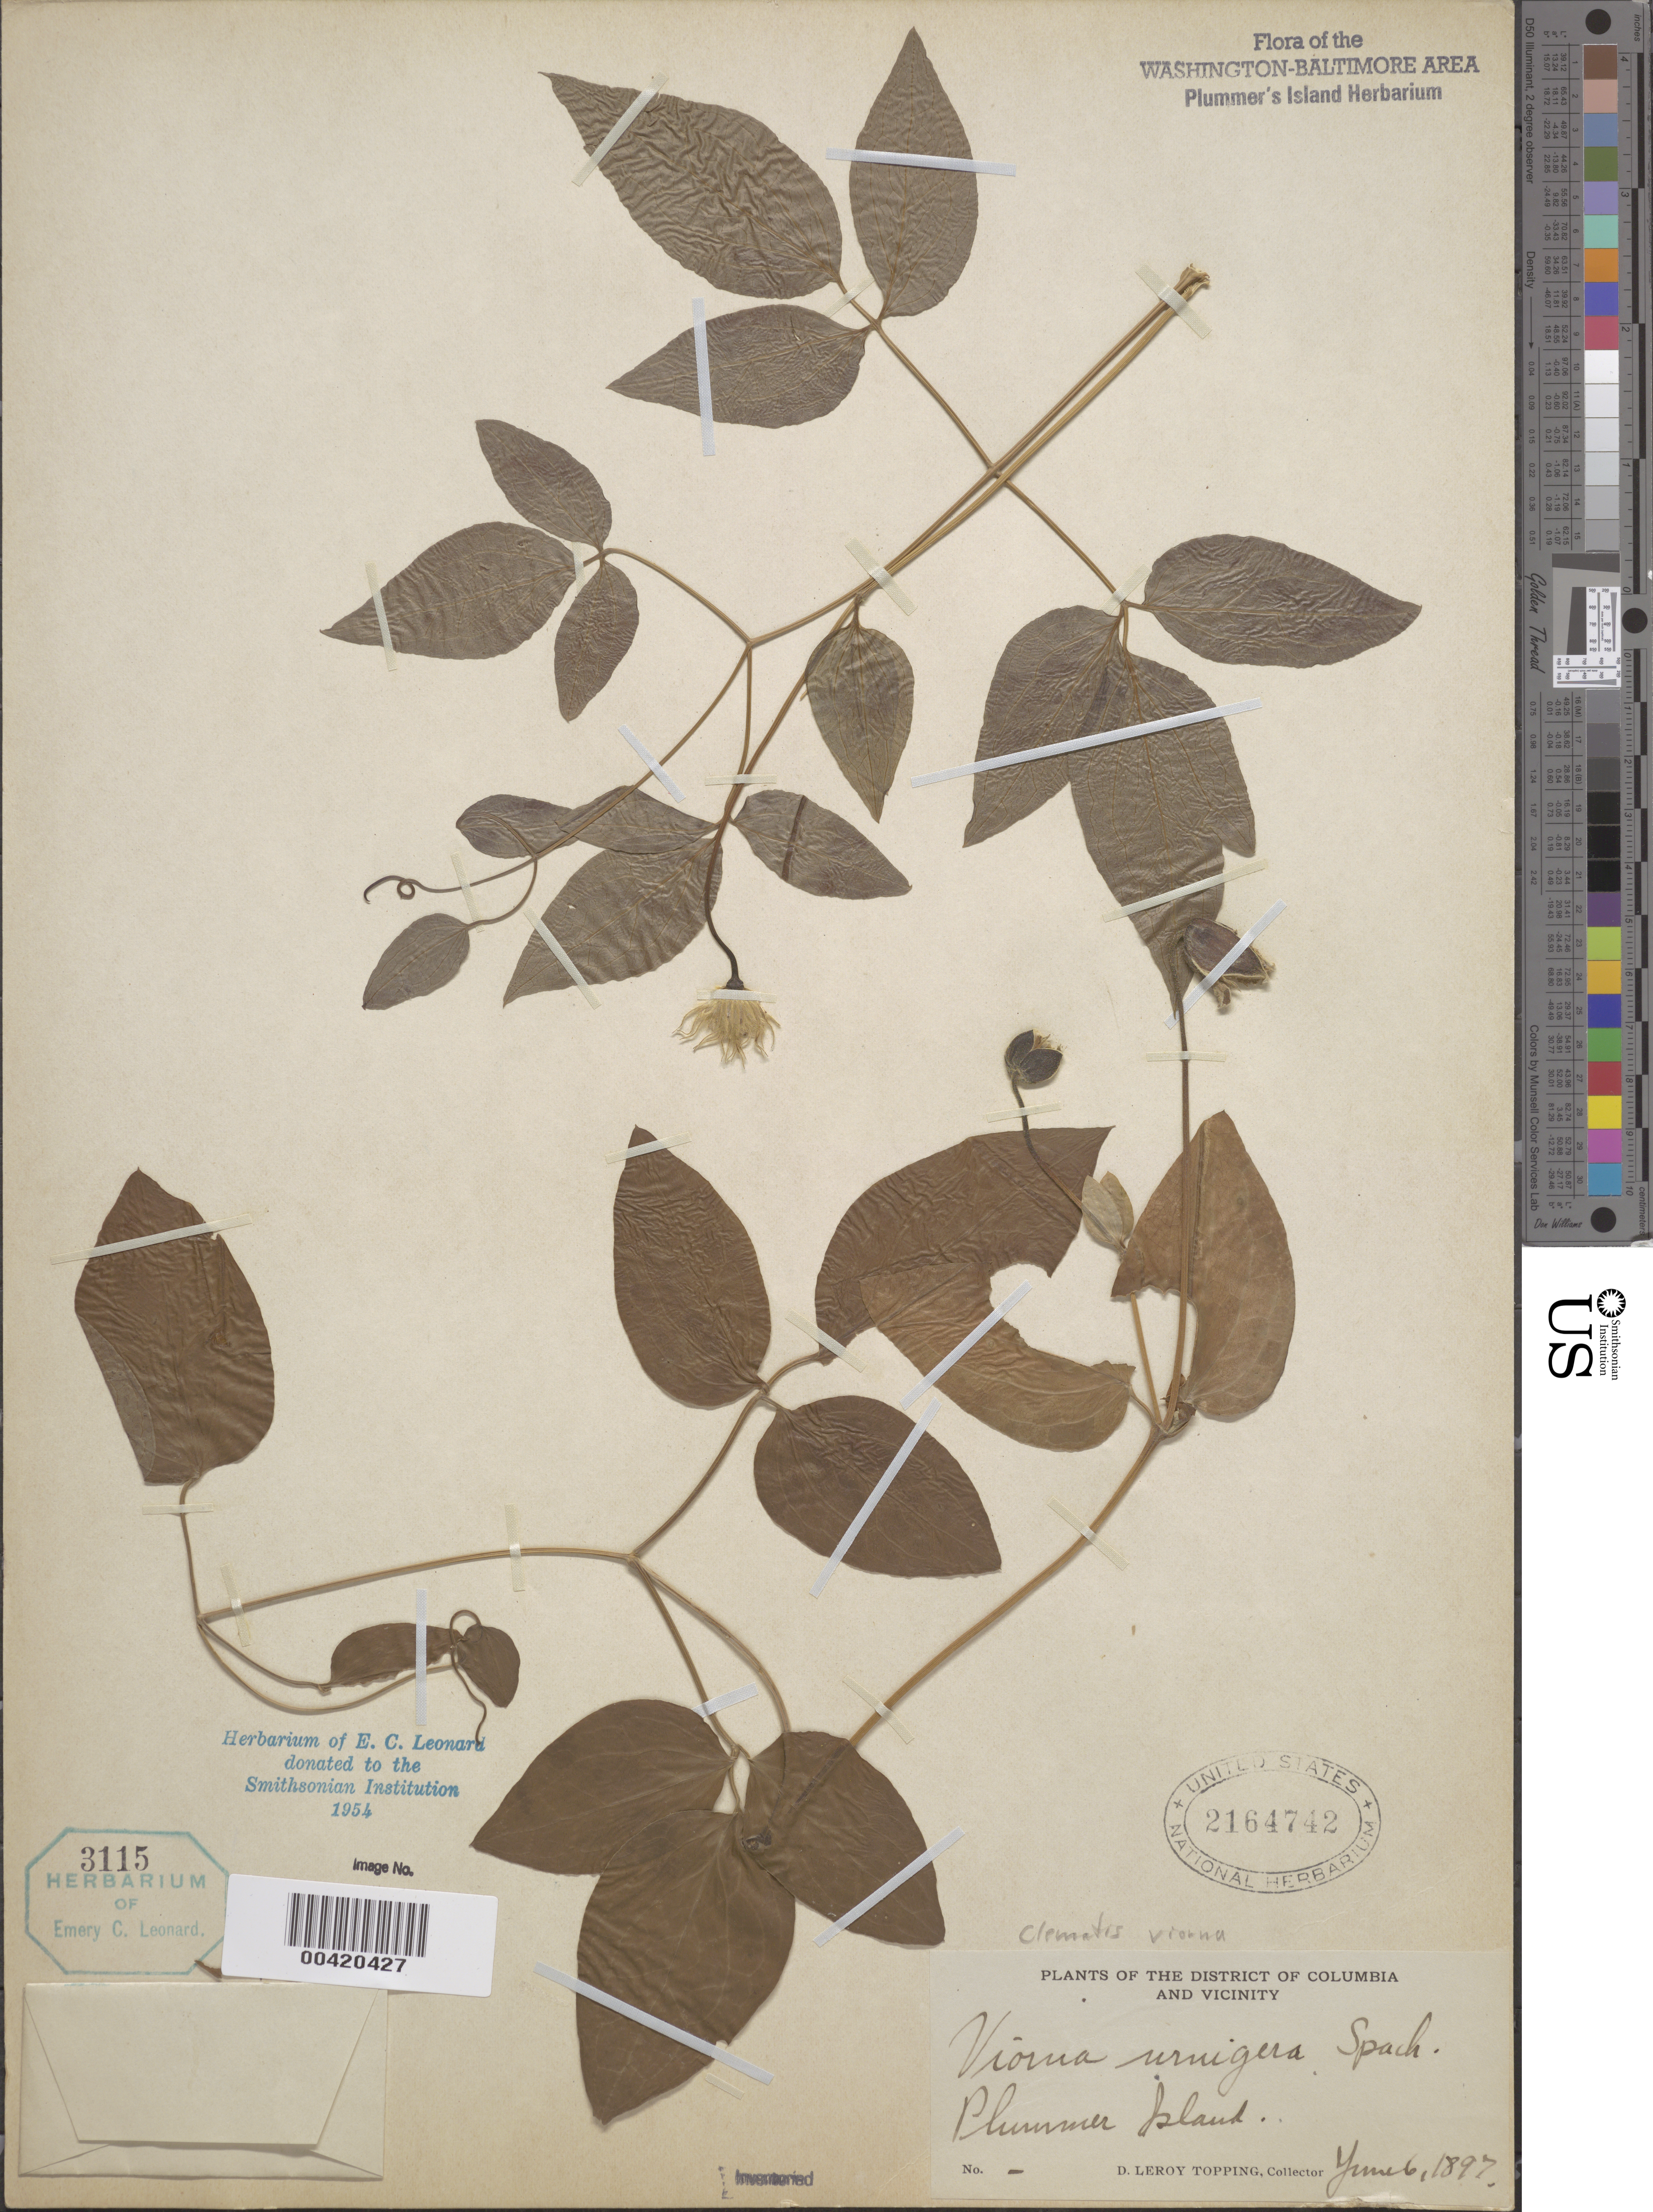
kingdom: Plantae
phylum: Tracheophyta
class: Magnoliopsida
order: Ranunculales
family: Ranunculaceae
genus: Clematis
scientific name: Clematis viorna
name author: L.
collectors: D. L. Topping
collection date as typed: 06 Jun 1897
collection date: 1897-06-06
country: United States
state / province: Maryland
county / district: Montgomery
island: Plummers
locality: Plummer's Island C. & O. Canal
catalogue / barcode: US 2164742